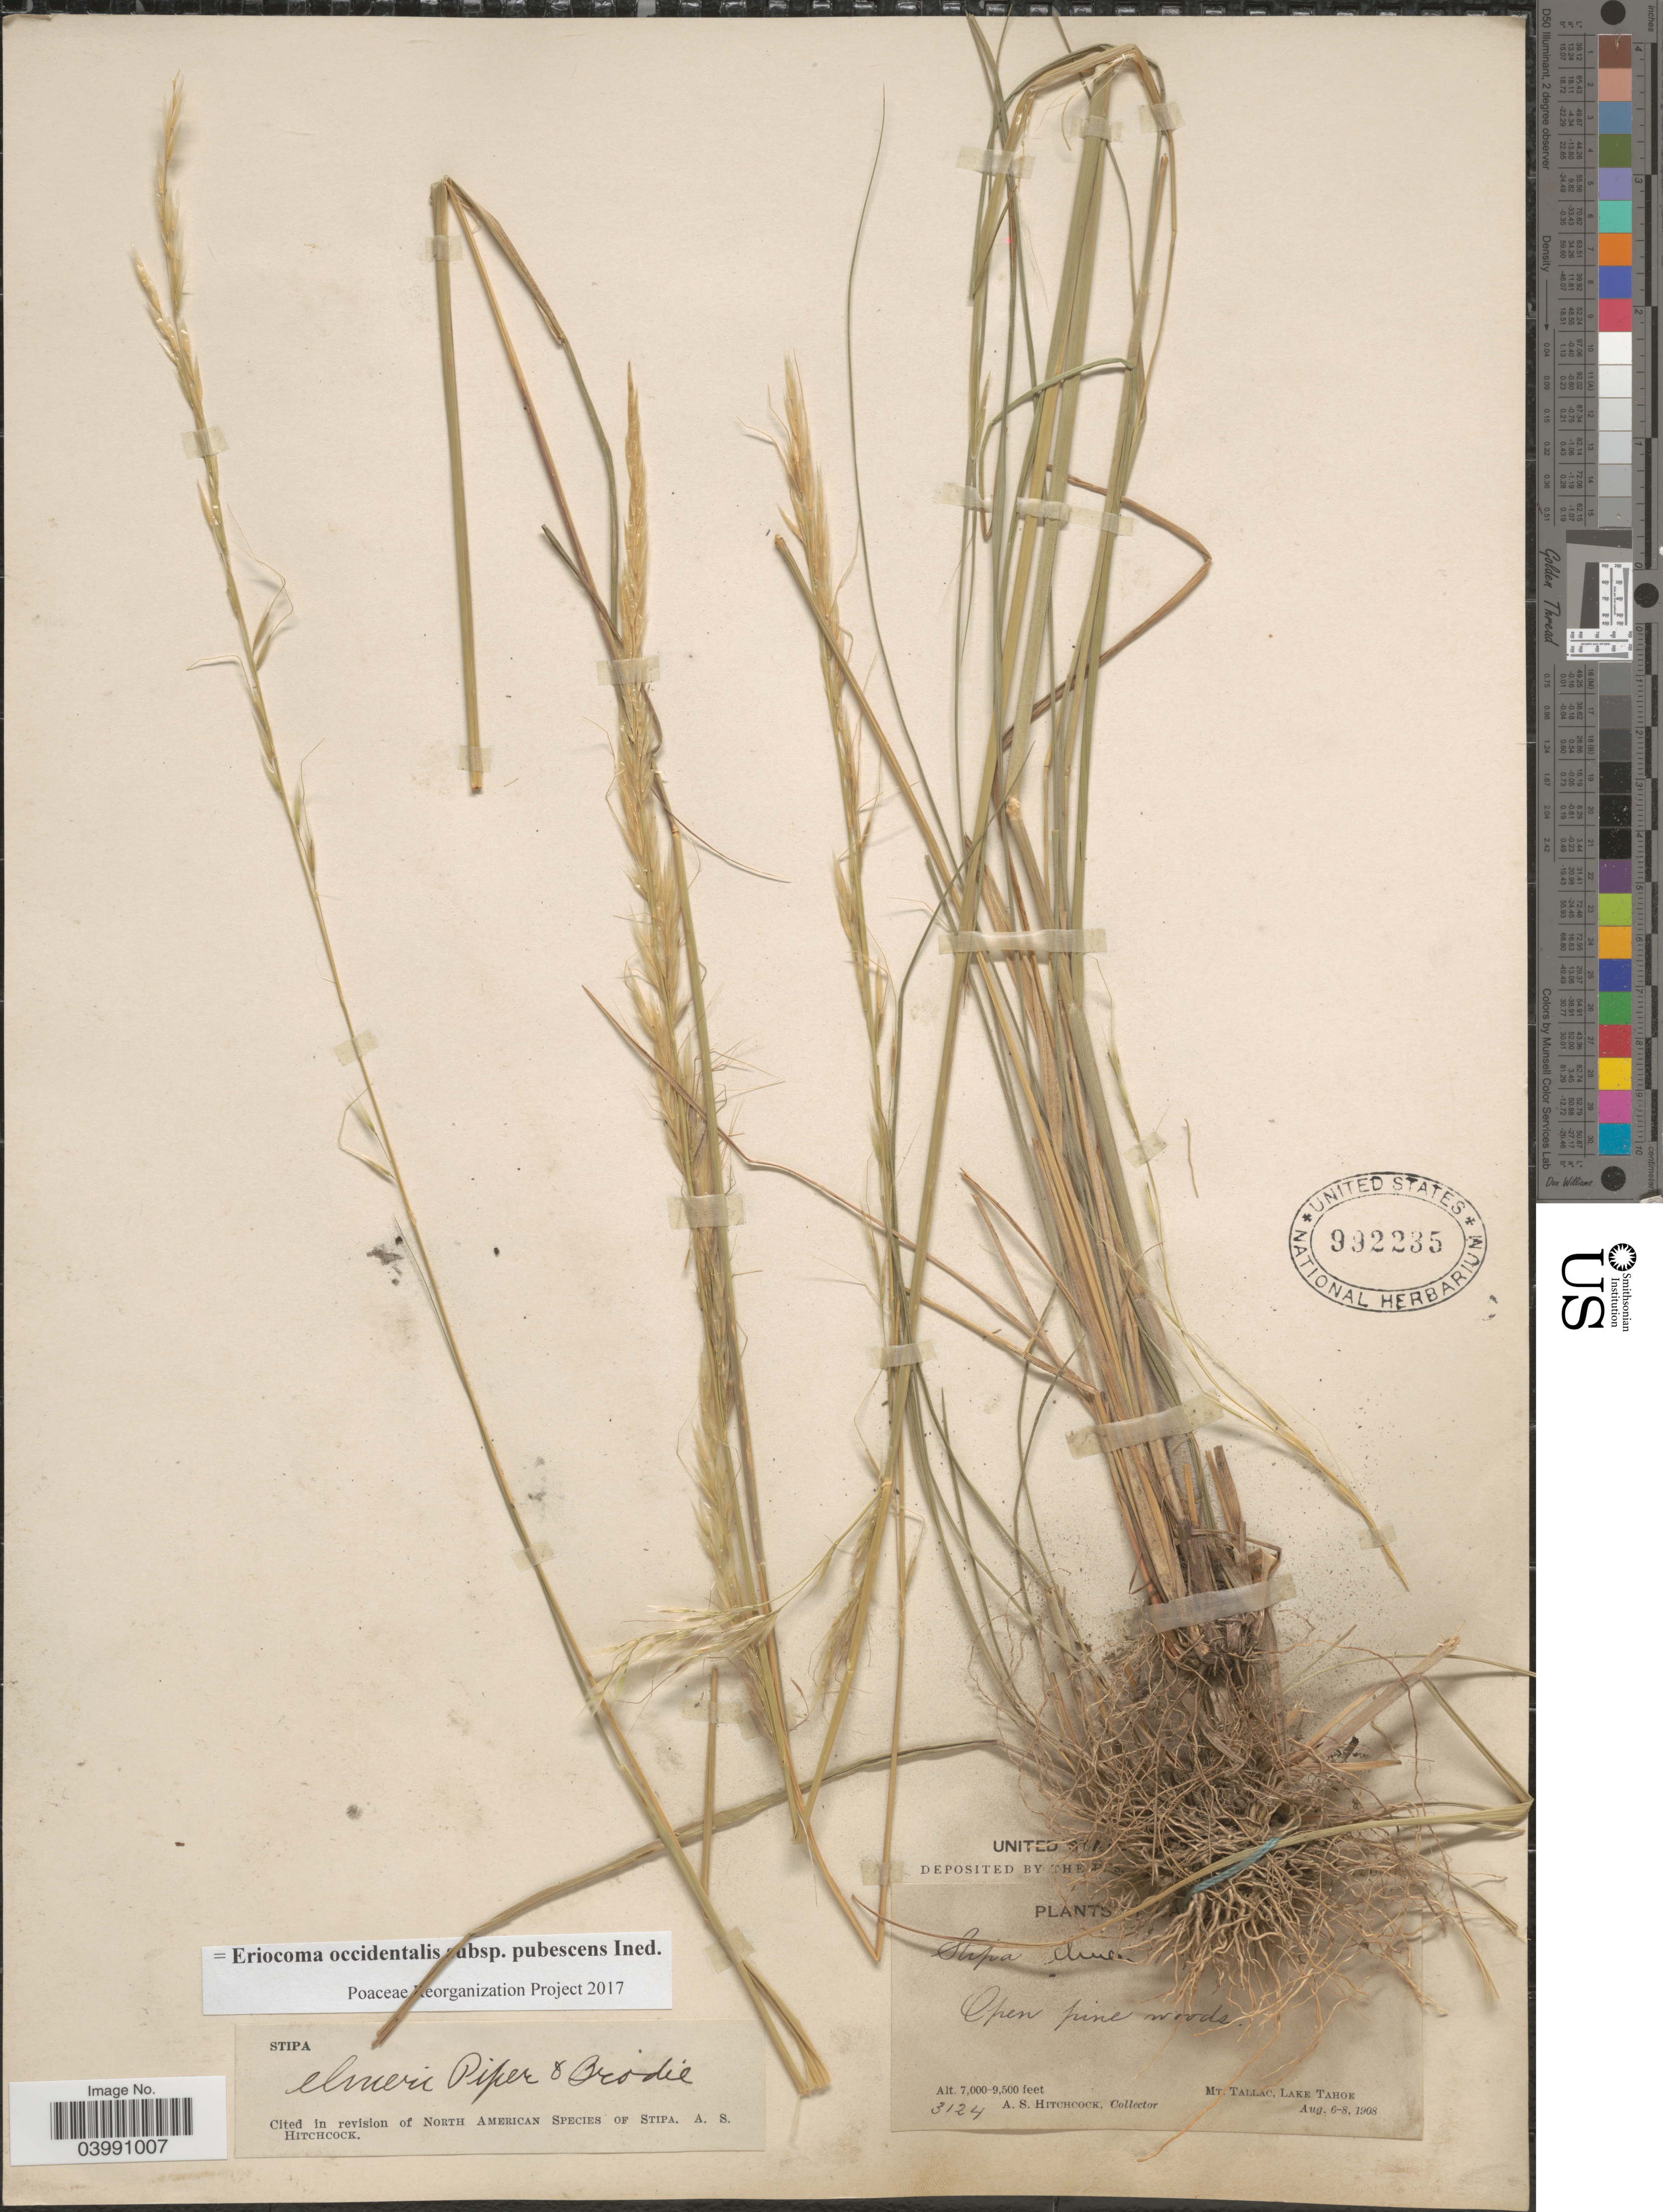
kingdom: Plantae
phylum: Tracheophyta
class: Liliopsida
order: Poales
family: Poaceae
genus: Eriocoma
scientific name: Eriocoma occidentalis subsp. pubescens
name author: (Vasey) Romasch.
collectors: A. S. Hitchcock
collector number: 3124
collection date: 1908-08-06/1908-08-08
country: United States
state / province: California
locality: Mt Tallac, Lake Tahoe.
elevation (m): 2134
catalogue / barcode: US 992235